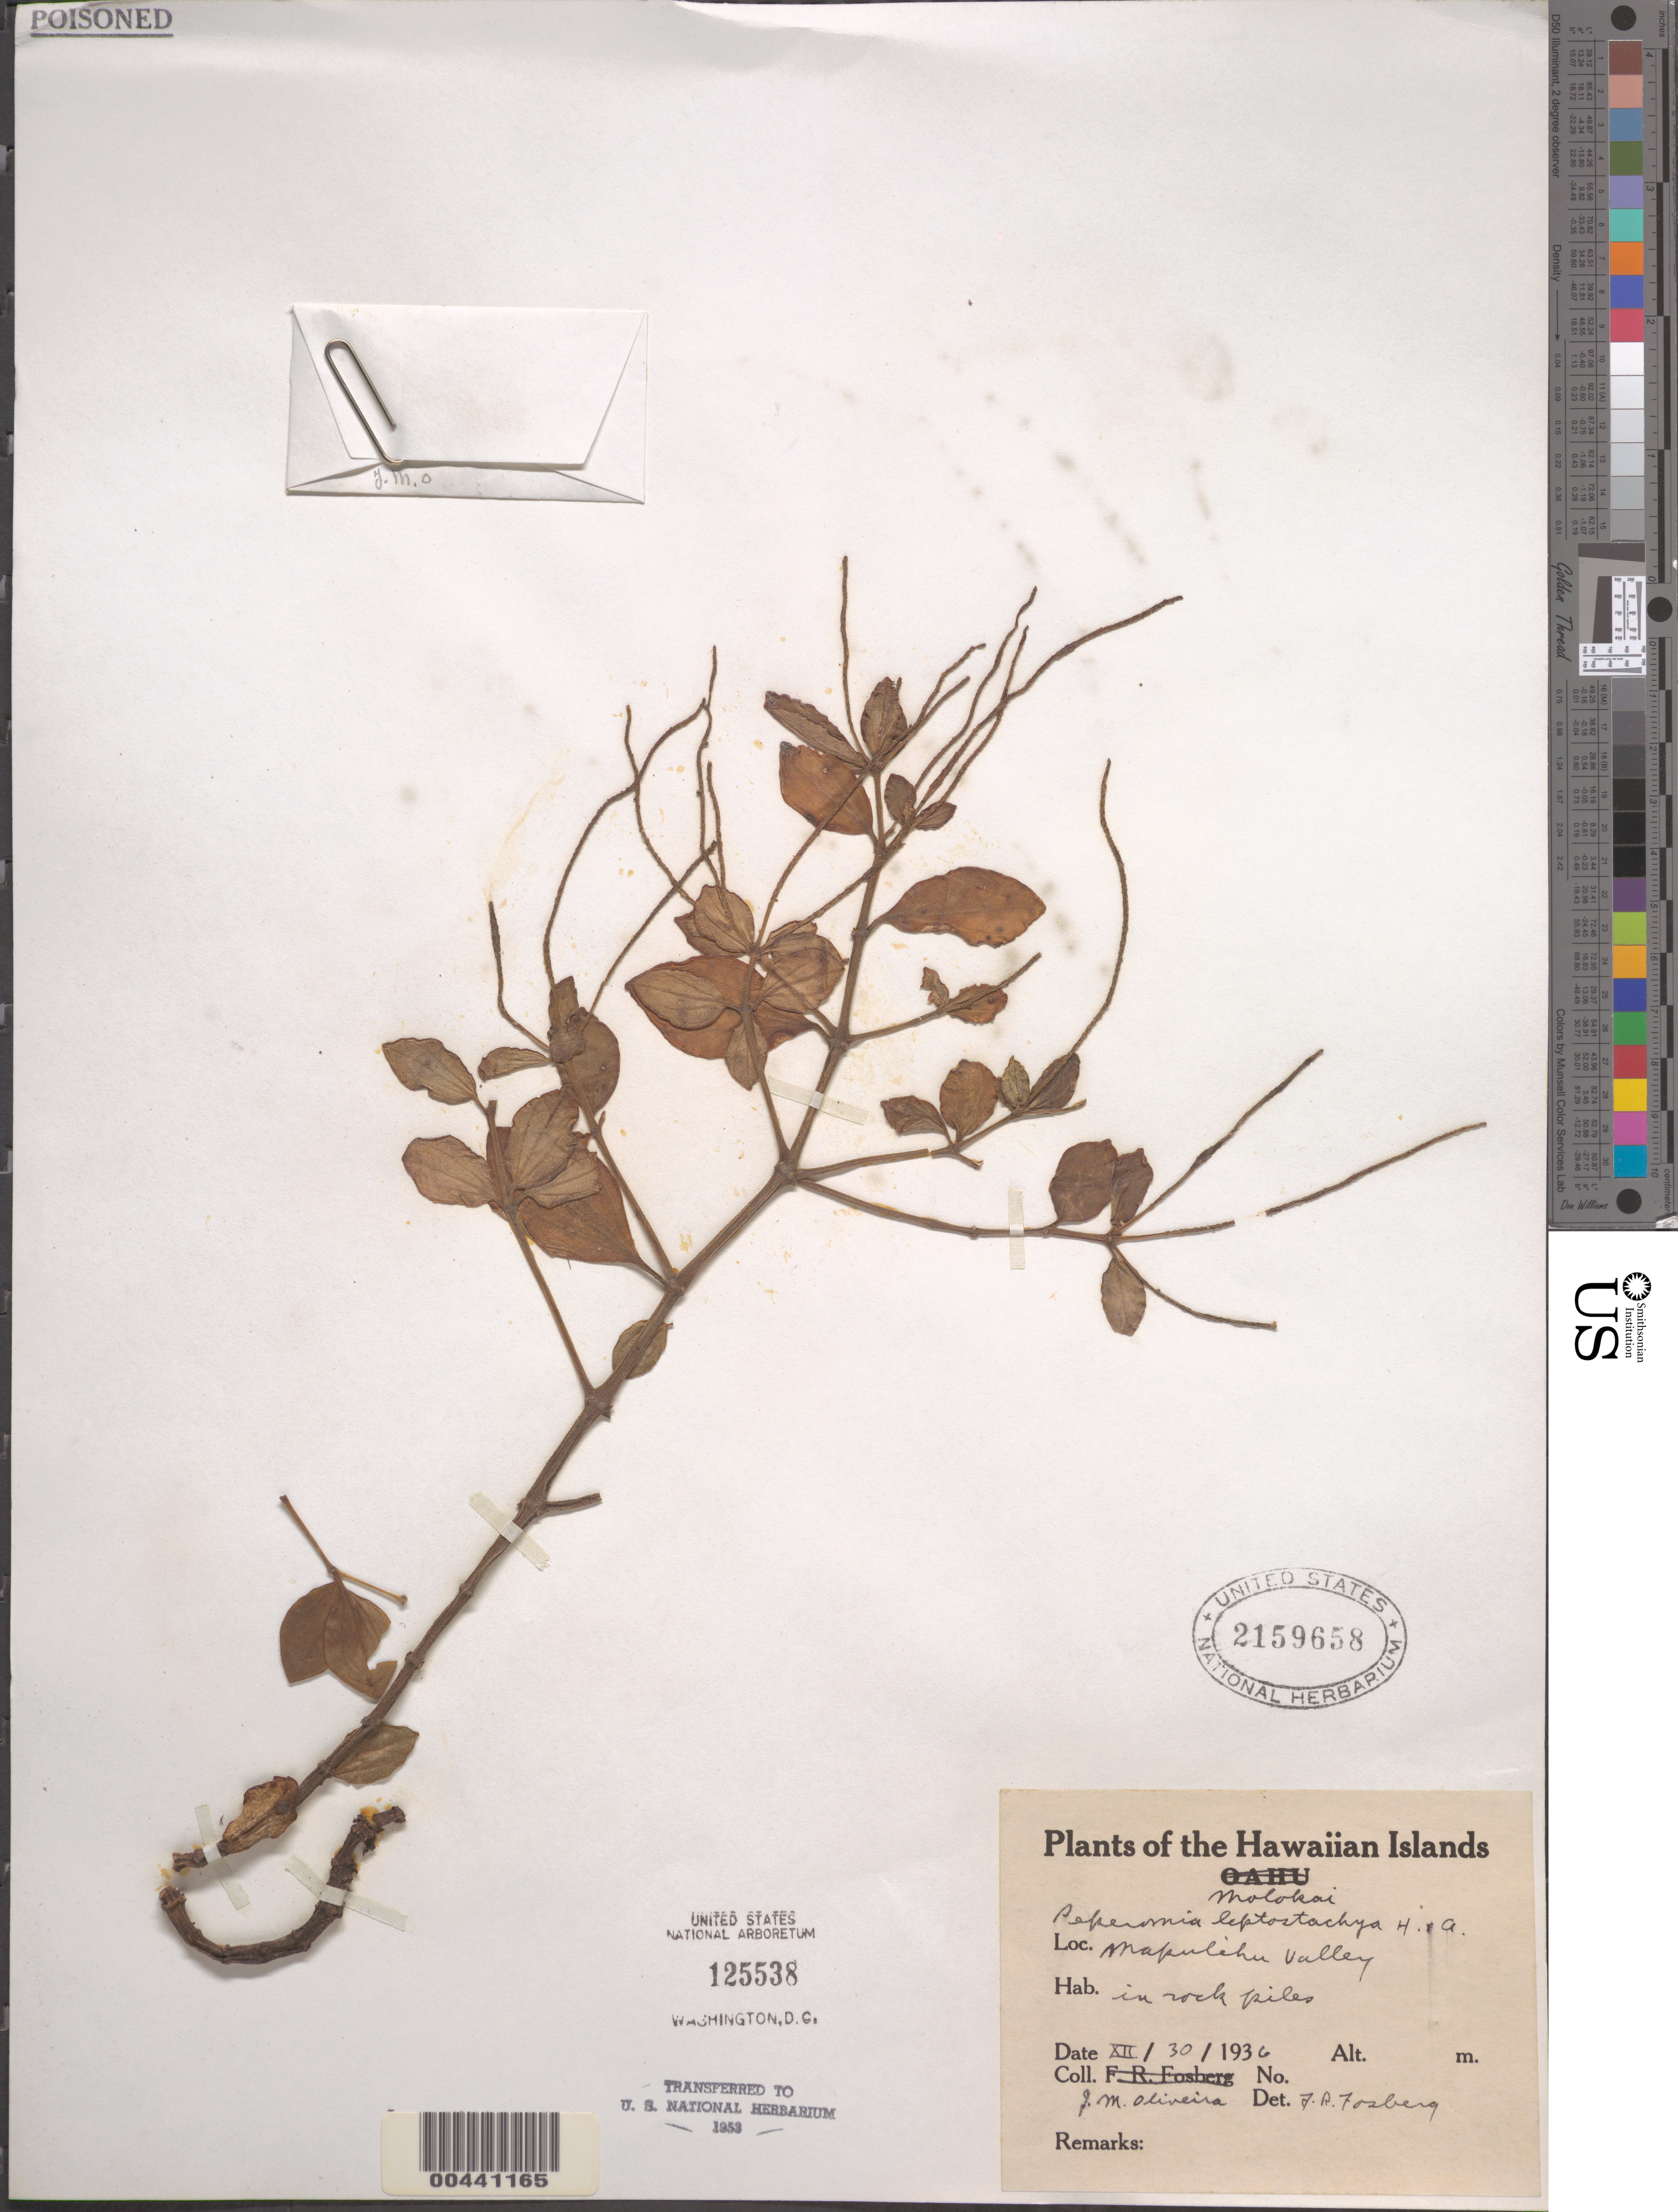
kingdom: Plantae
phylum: Tracheophyta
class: Magnoliopsida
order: Piperales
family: Piperaceae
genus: Peperomia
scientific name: Peperomia leptostachya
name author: Hook. & Arn.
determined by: Fosberg, F. R.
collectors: J. Oliveira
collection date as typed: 30 Dec 1936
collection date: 1936-12-30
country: United States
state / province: Hawaii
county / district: Kauai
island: Kaua'i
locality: Mapulehu Valley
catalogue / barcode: US 2159658